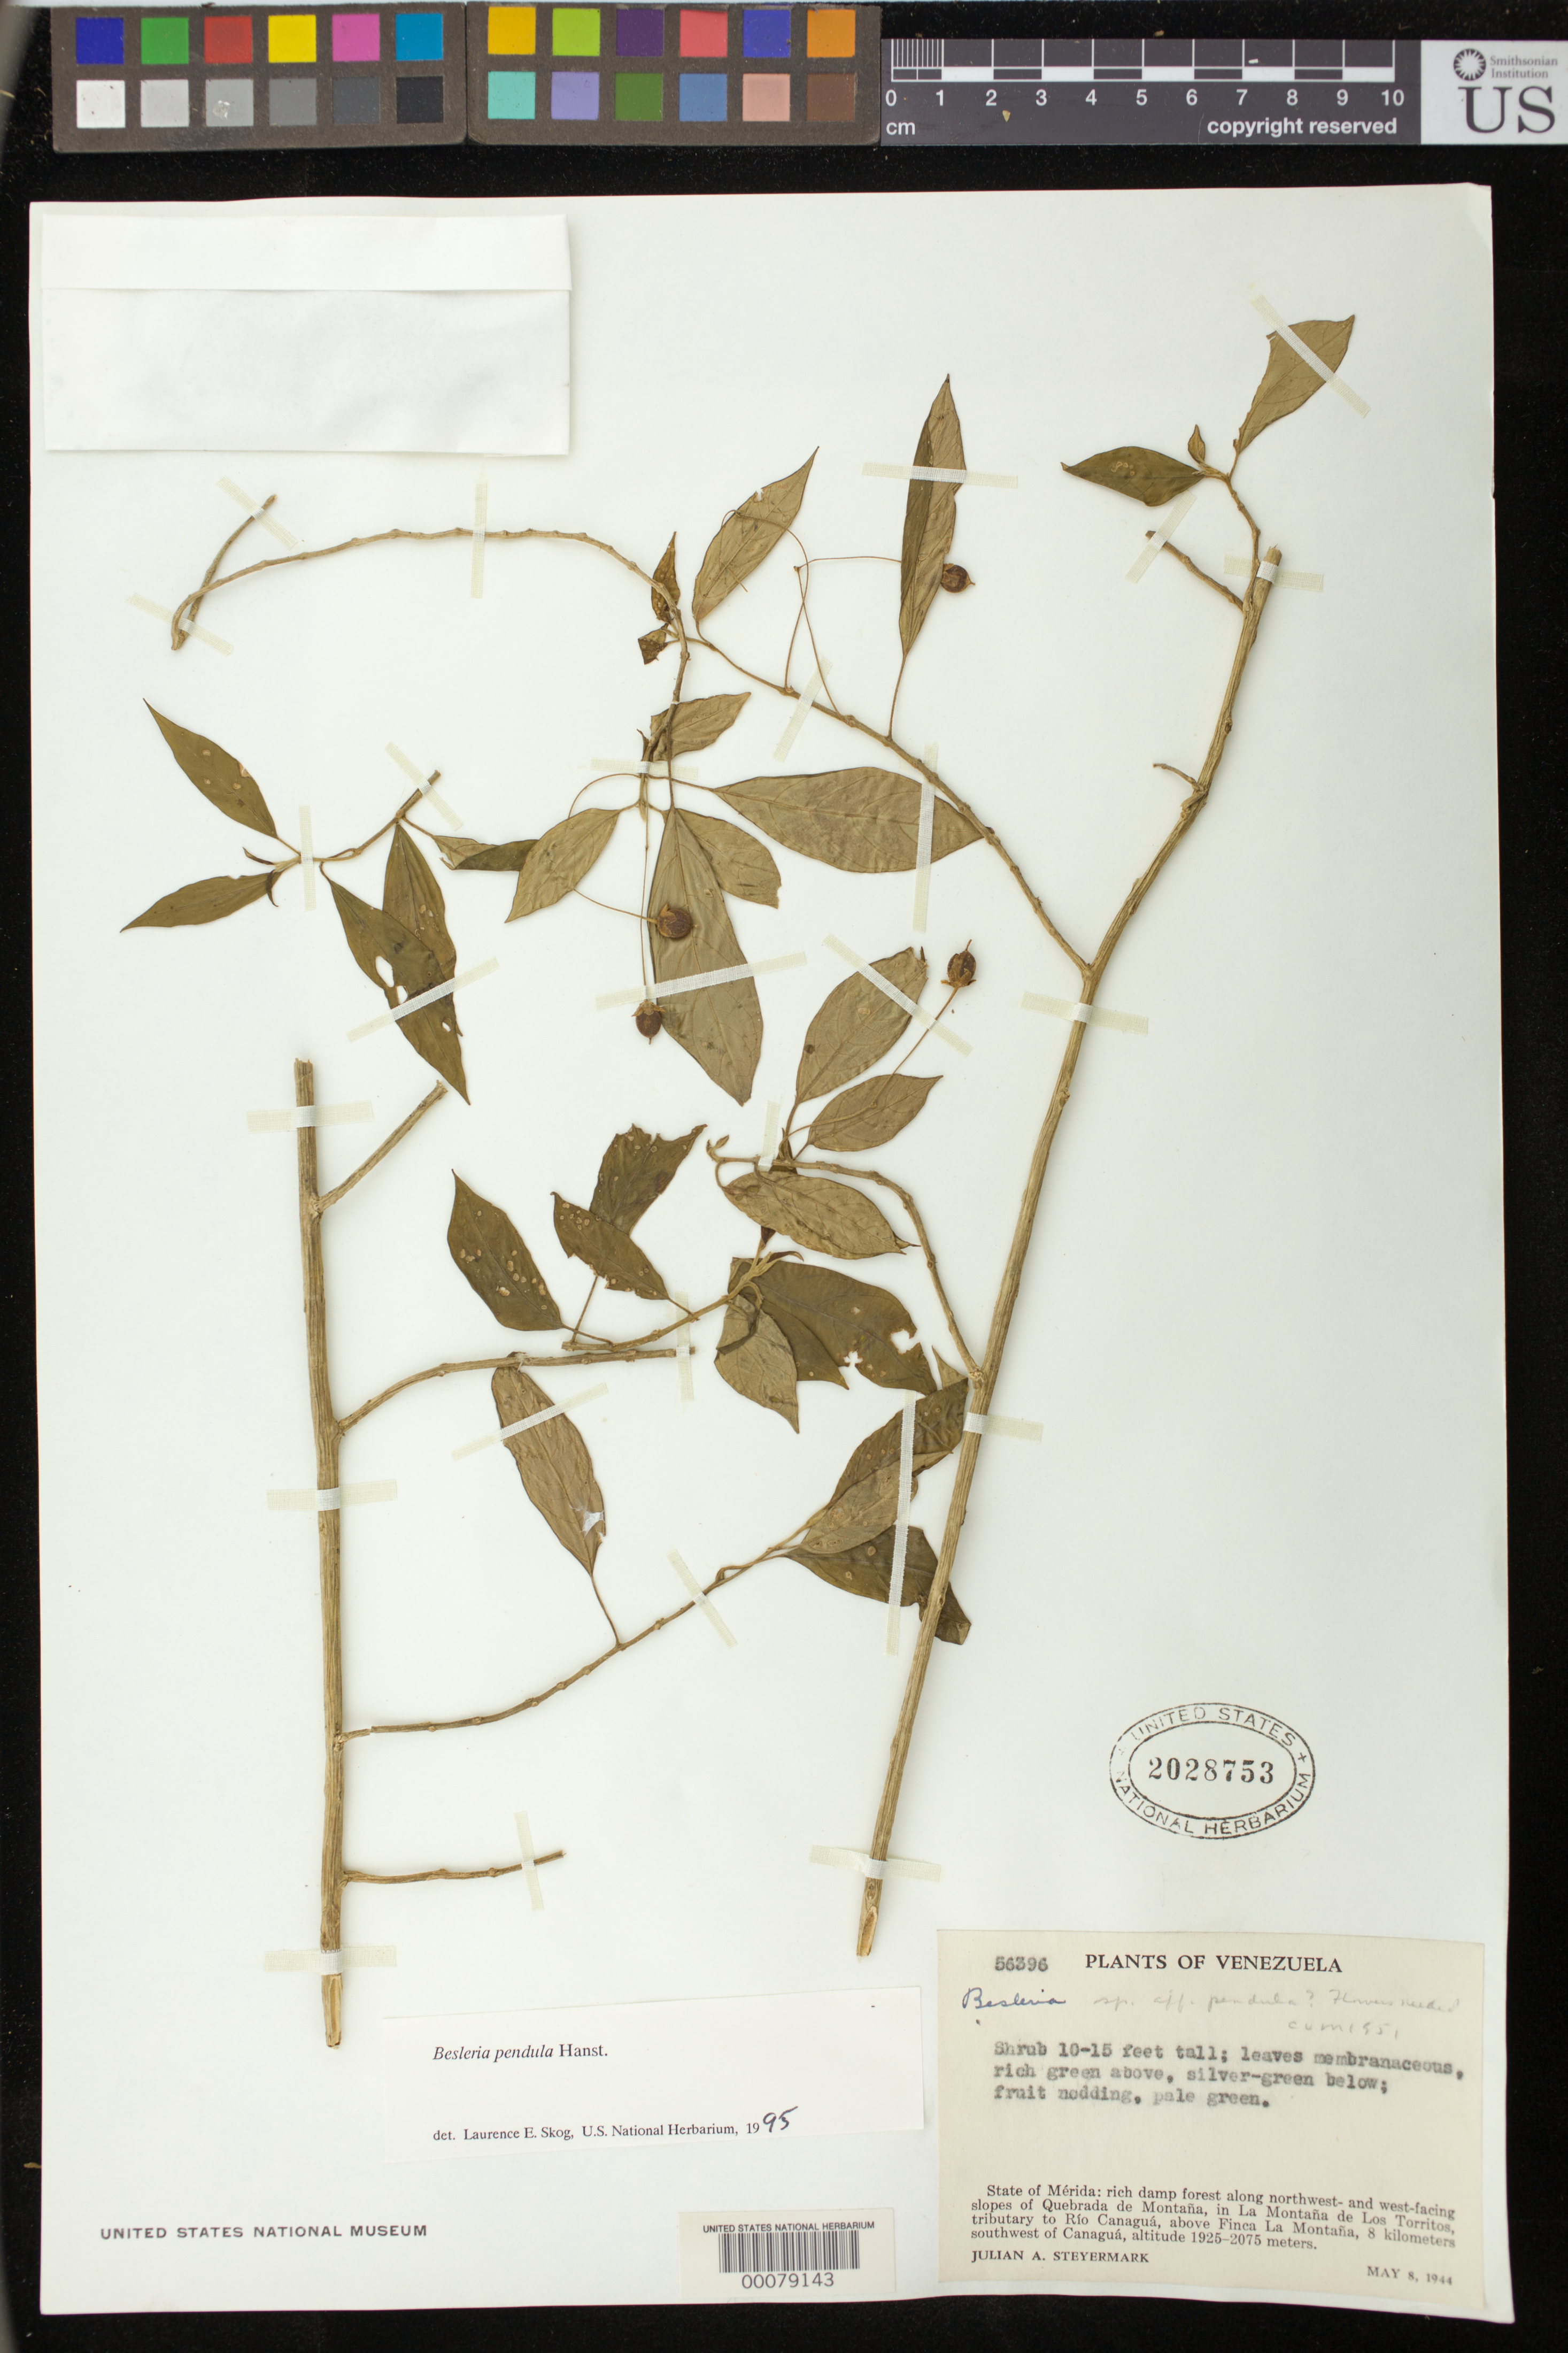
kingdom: Plantae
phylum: Tracheophyta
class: Magnoliopsida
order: Lamiales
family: Gesneriaceae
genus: Besleria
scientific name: Besleria pendula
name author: Hanst.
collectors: J. Steyermark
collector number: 56396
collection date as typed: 08 May 1944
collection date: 1944-05-08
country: Venezuela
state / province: Mérida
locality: Quebrada de Montana, in la Montana de Los Torritos, tributary to Rio Canagua, above Finca La Montana,8 km SW of Canagua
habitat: Rich damp forest along NW- and W-facing slopes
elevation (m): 1925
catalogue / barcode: US 2028753